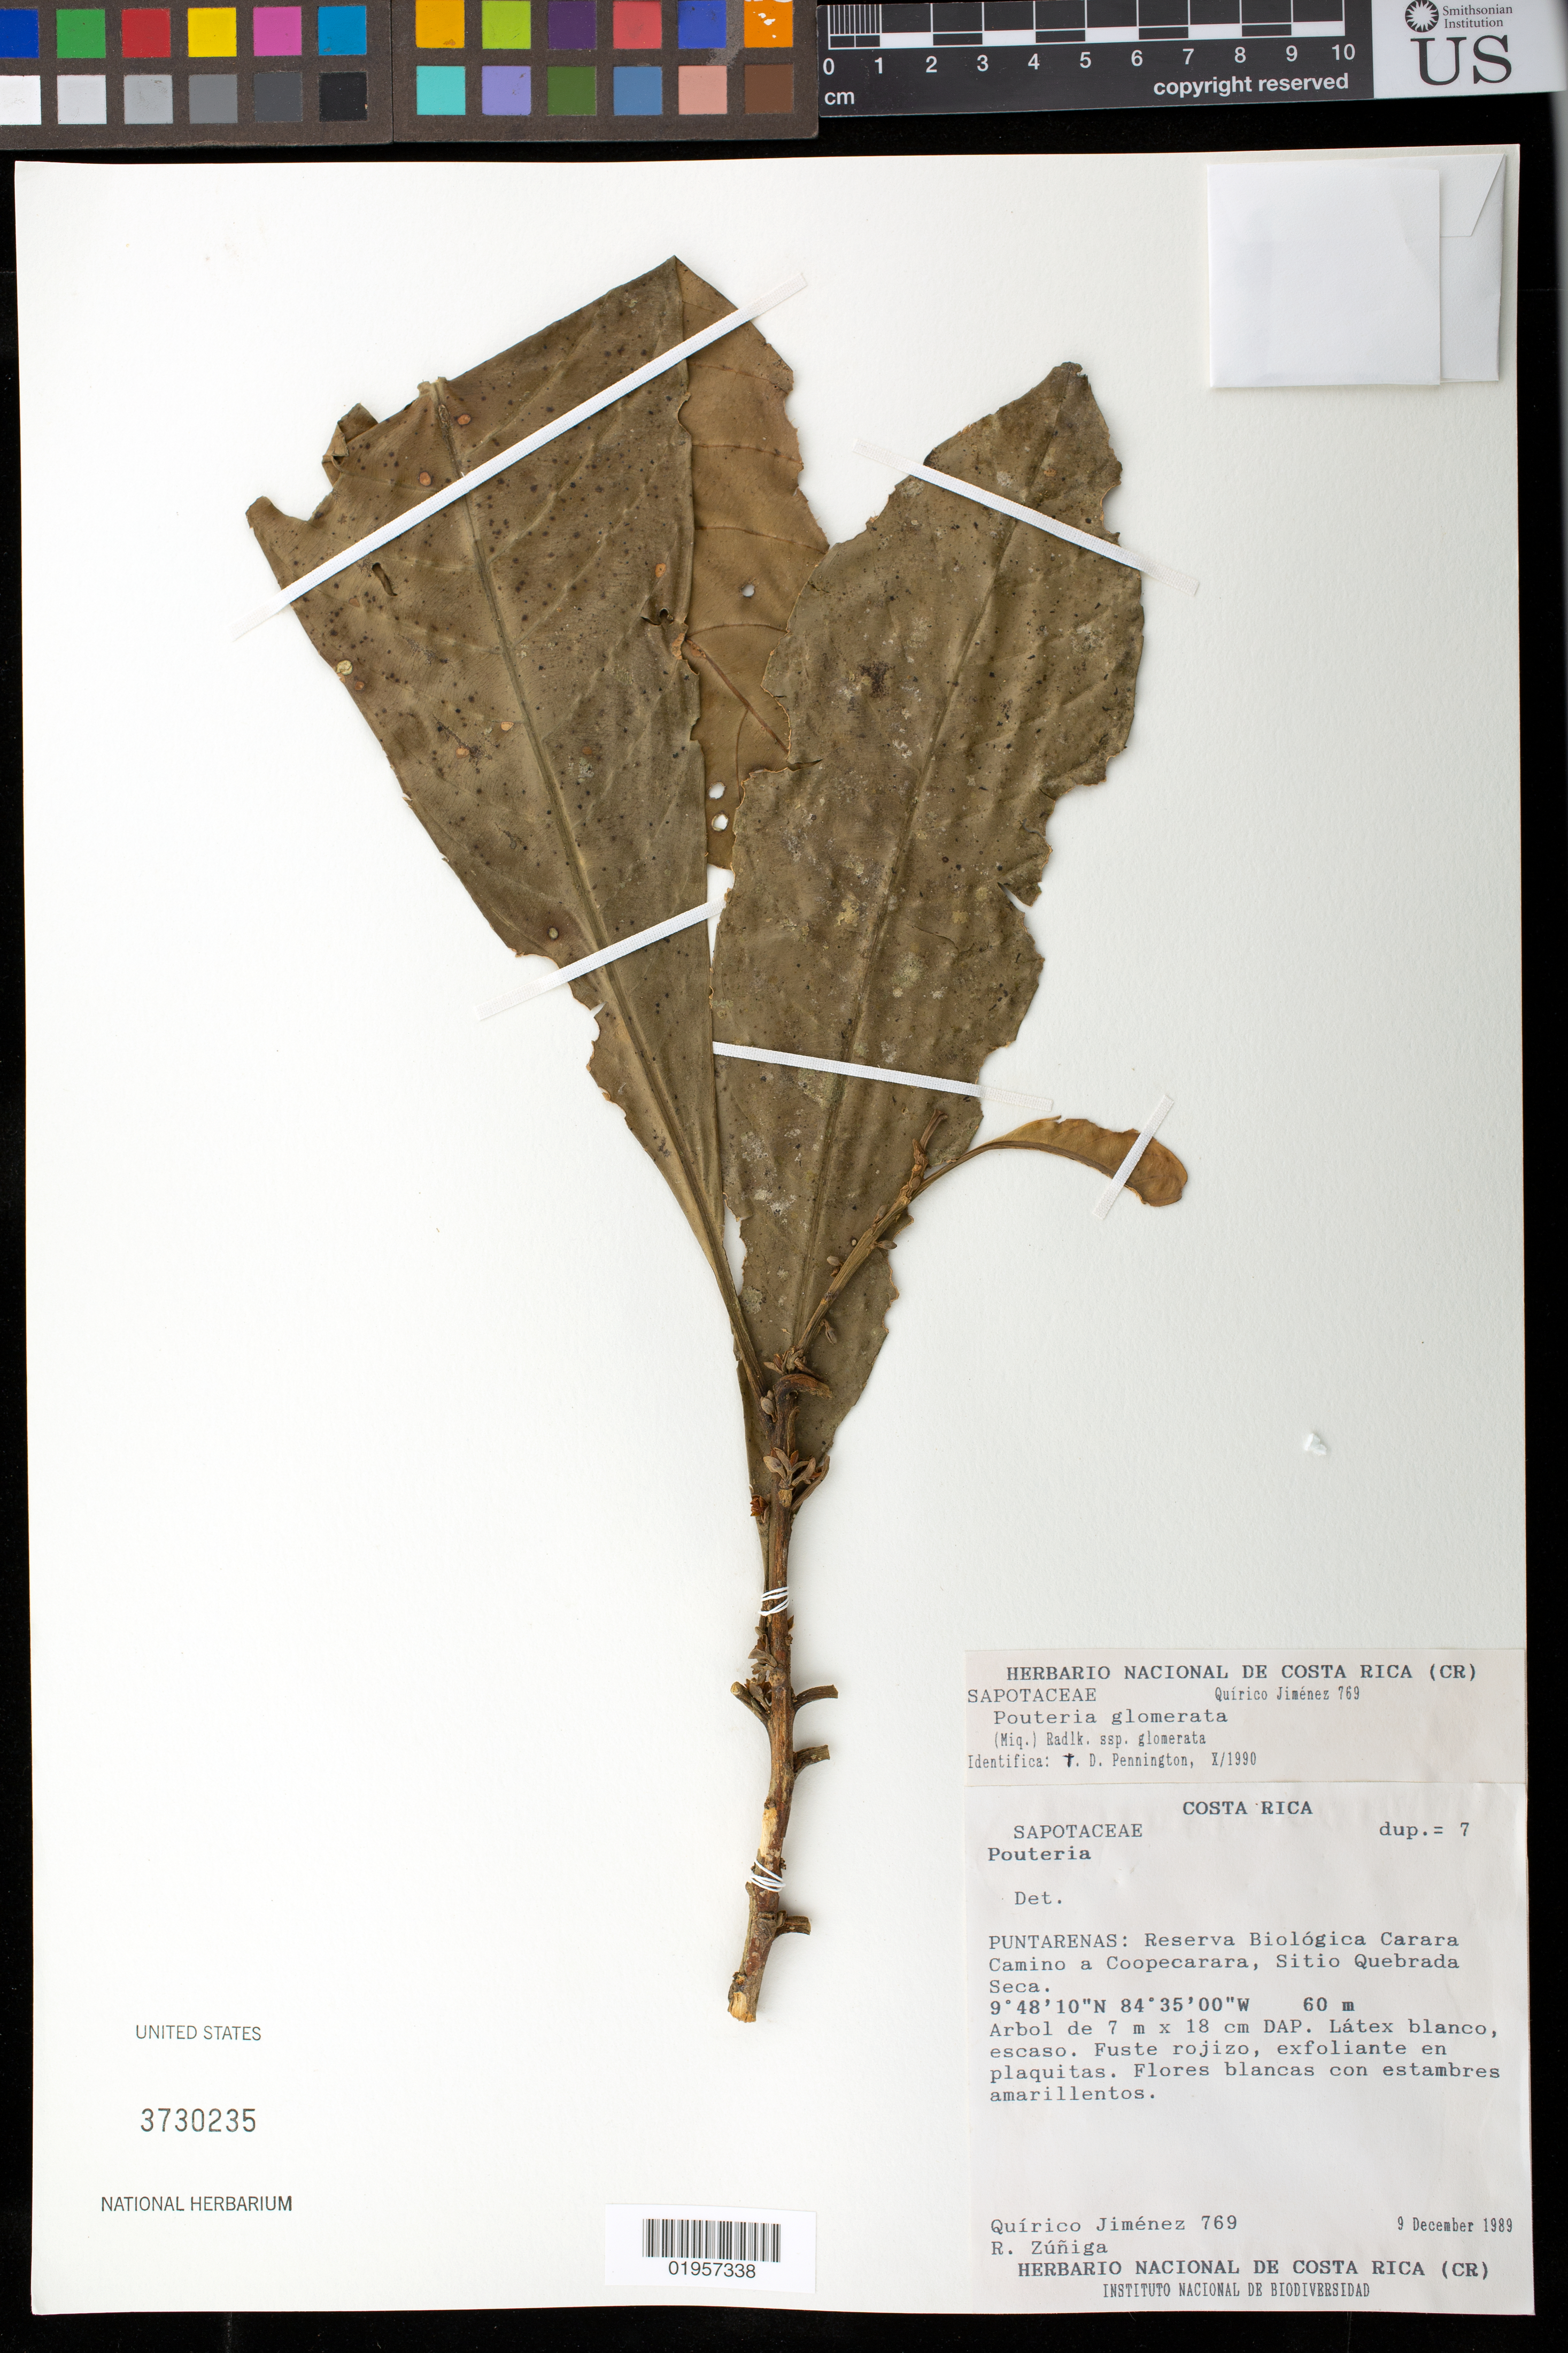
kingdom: Plantae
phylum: Tracheophyta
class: Magnoliopsida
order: Ericales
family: Sapotaceae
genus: Pouteria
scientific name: Pouteria glomerata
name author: (Miq.) Radlk.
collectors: Q. Jimenez & R. Zúñiga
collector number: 769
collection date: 1989-12-09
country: Costa Rica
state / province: Puntarenas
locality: Reserva Biologica Carara Camino a Coopecarara, Sitio Quebrada Seca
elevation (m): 60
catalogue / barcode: US 3730235